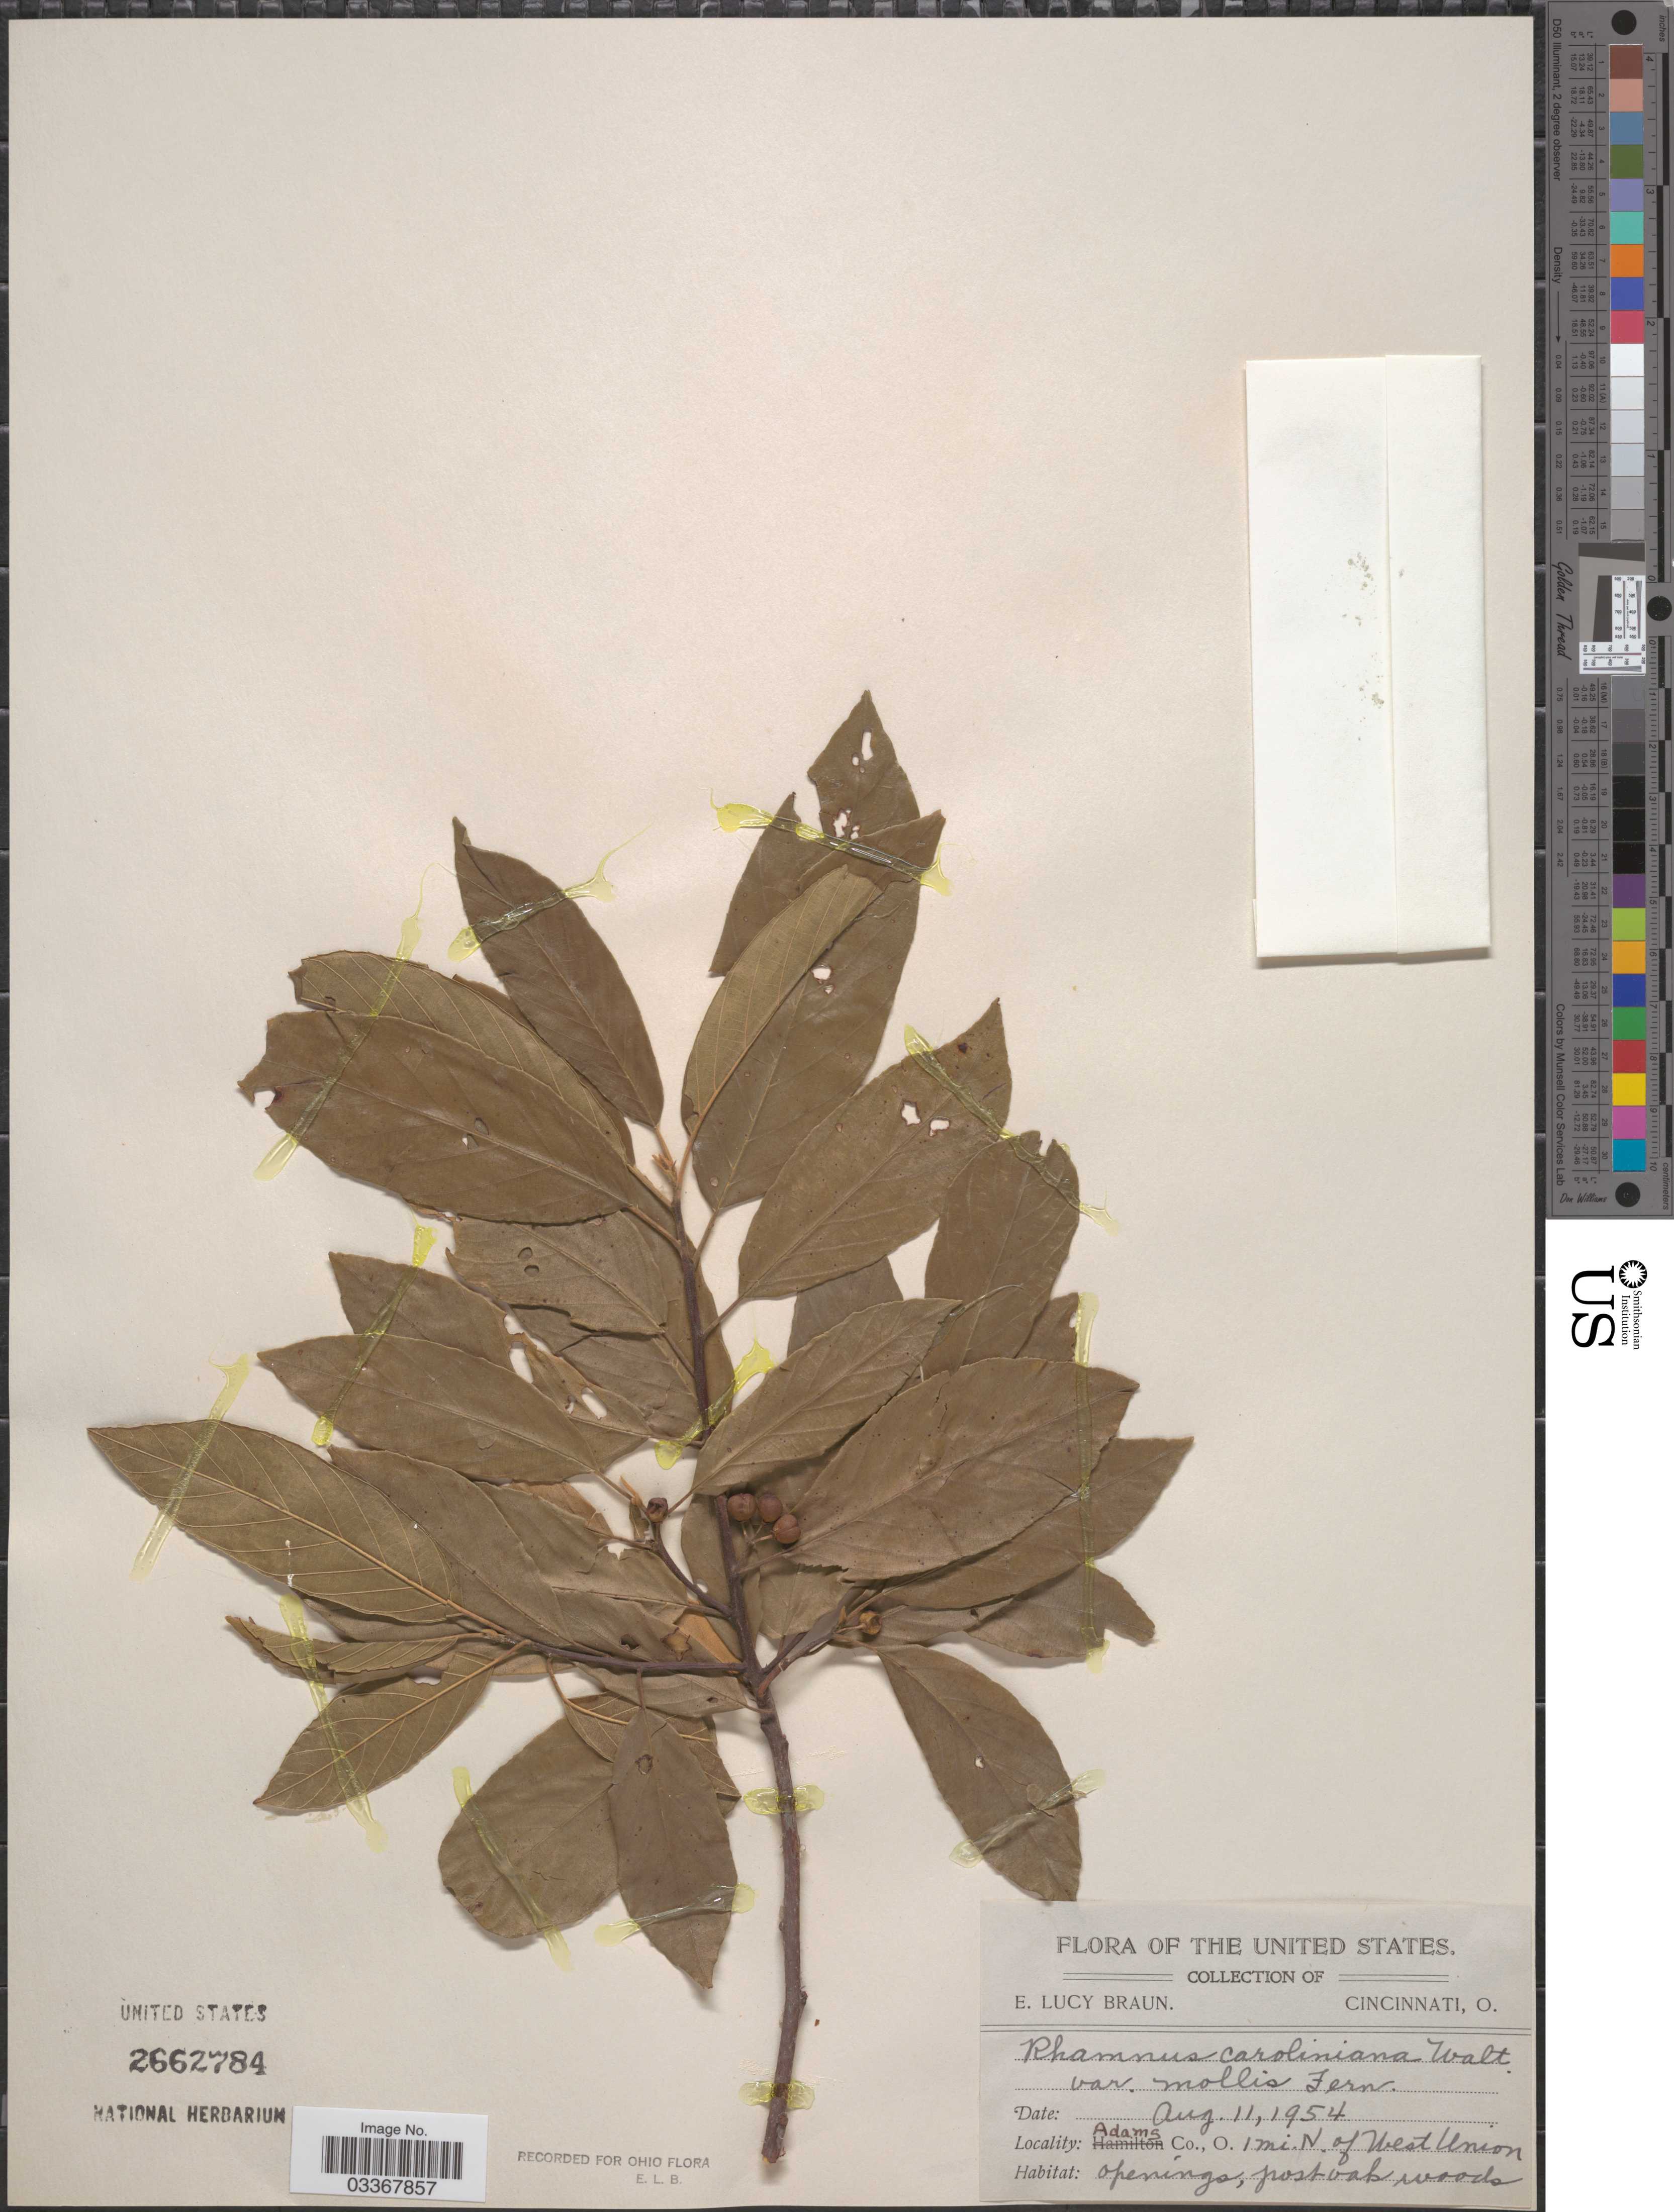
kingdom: Plantae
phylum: Tracheophyta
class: Magnoliopsida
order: Rosales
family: Rhamnaceae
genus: Frangula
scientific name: Frangula caroliniana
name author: (Walter) A. Gray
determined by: Strong, Mark T., (BOT), Smithsonian Institution - National Museum of Natural History (UNITED STATES)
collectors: E. L. Braun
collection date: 1954-08-11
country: United States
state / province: Ohio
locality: Adams Co., 1 mi. N of West Union.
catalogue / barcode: US 2662784